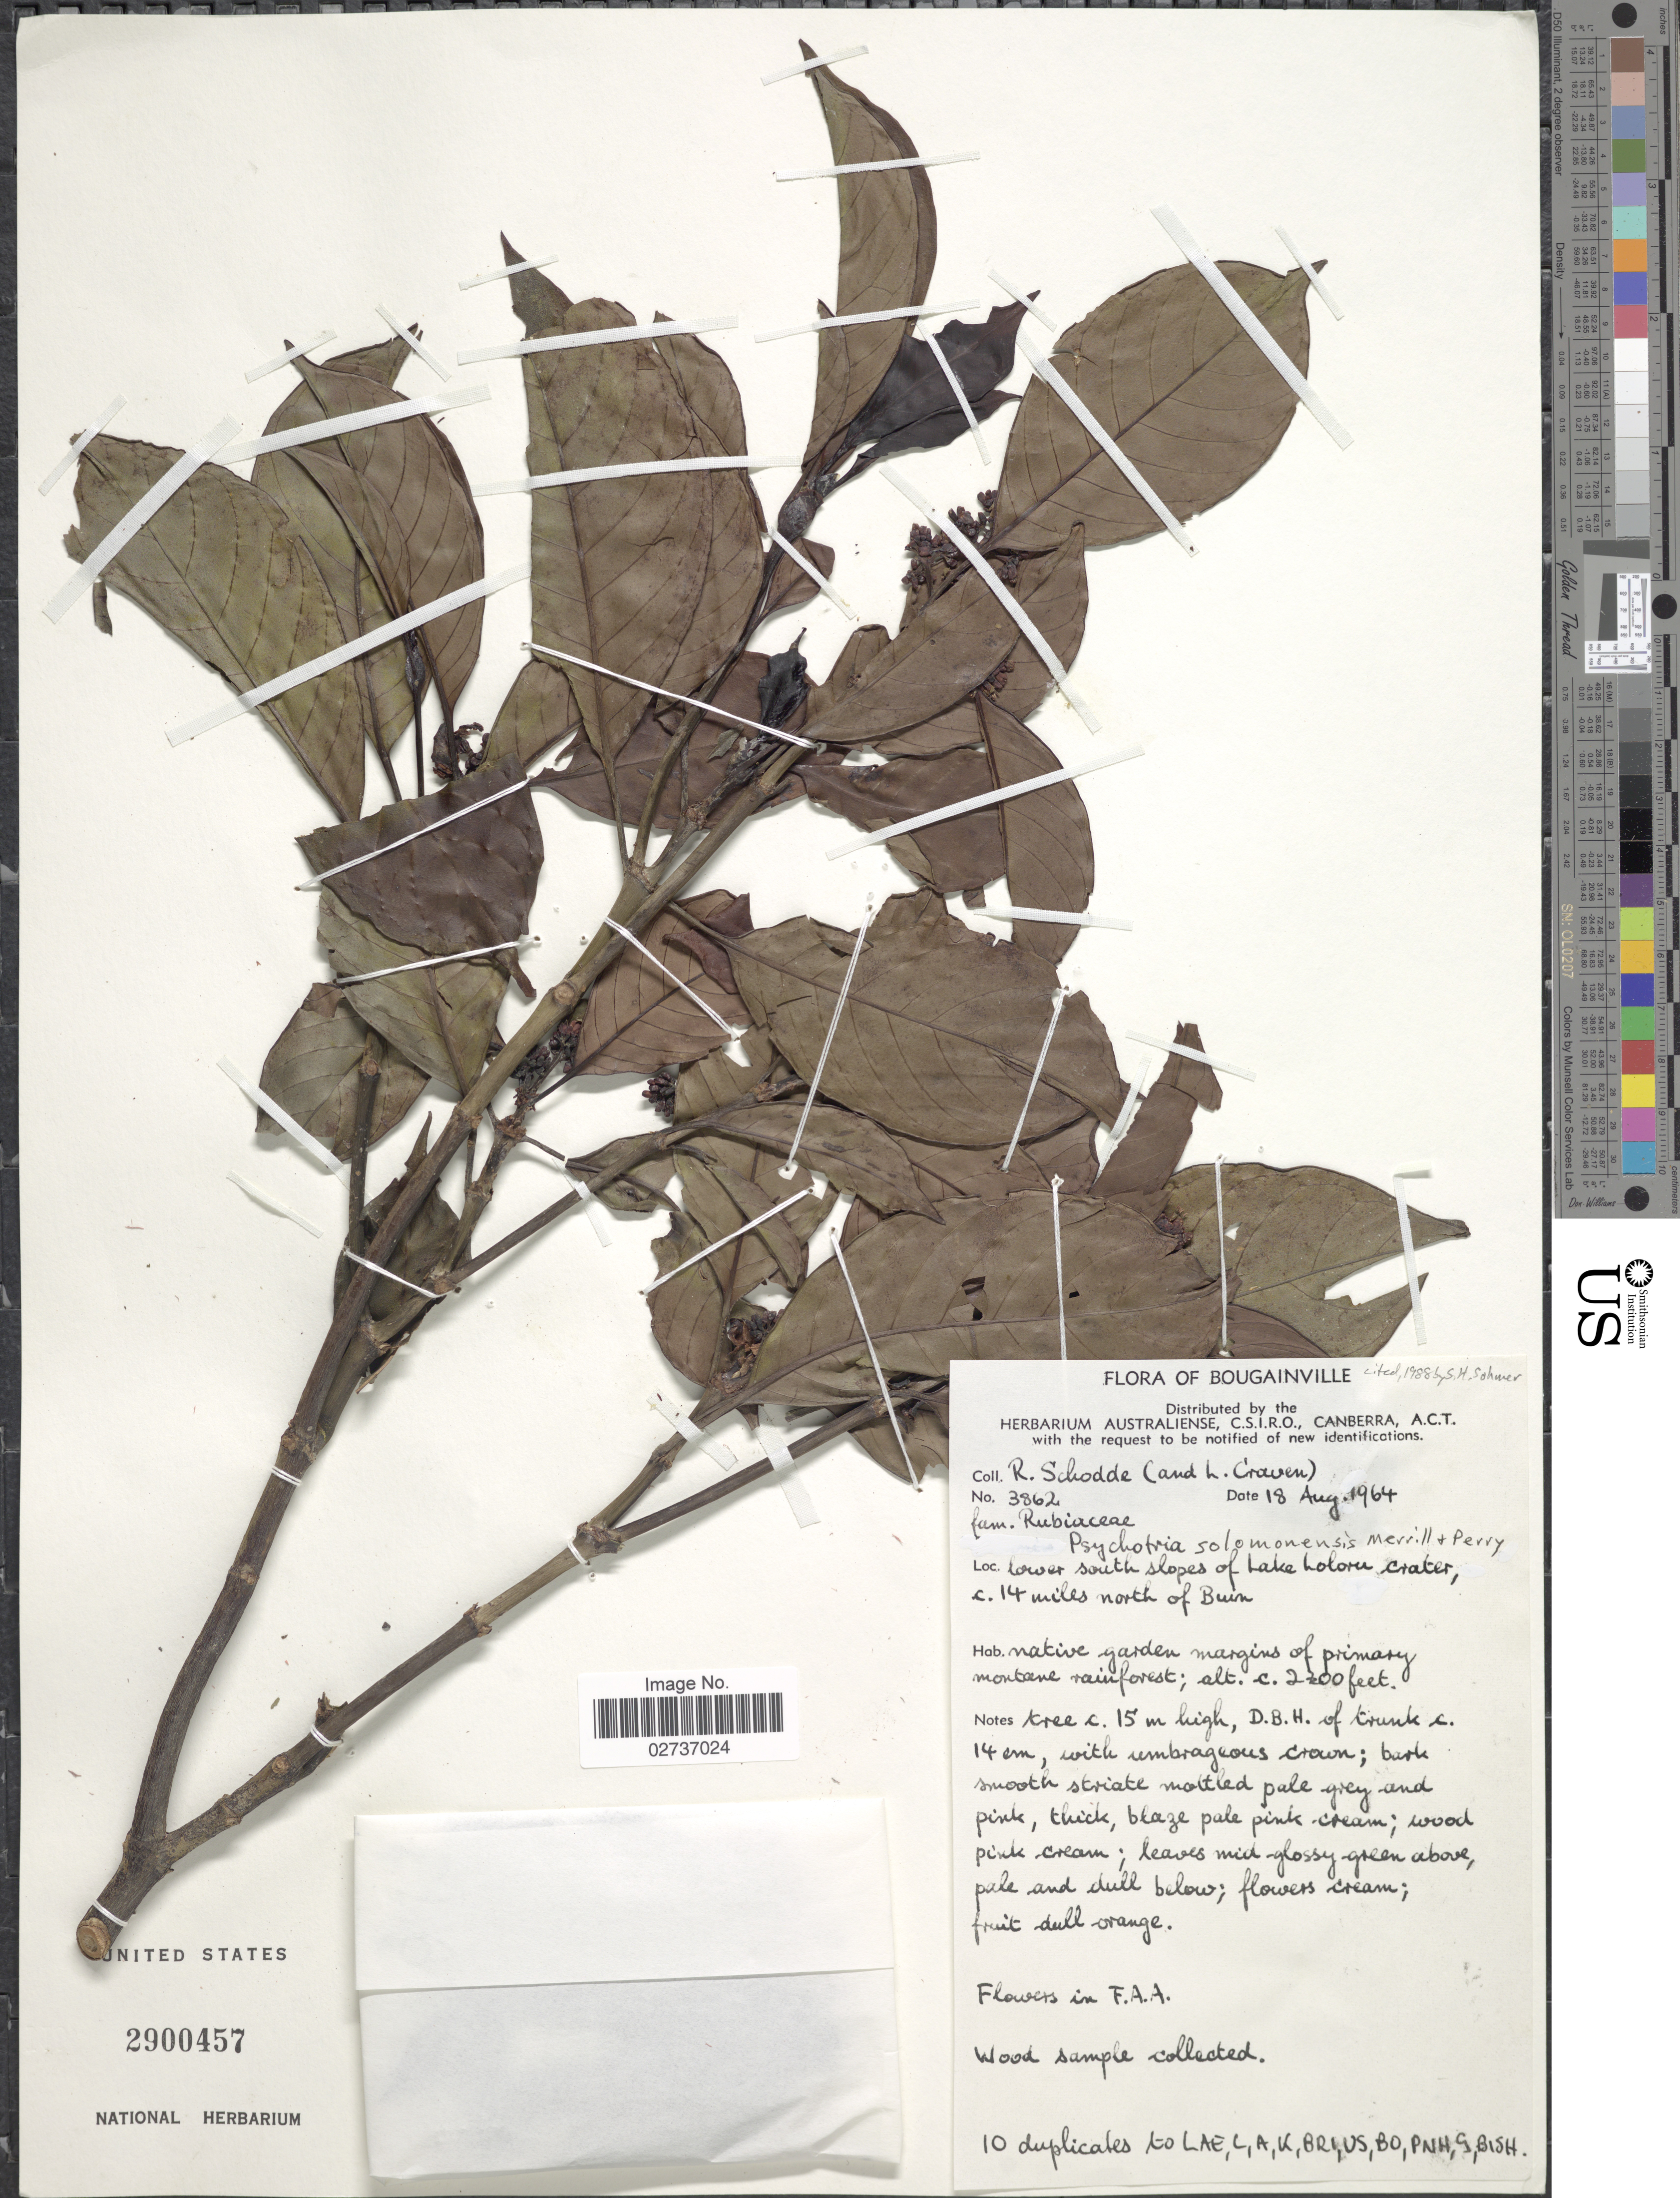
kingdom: Plantae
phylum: Tracheophyta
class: Magnoliopsida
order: Gentianales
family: Rubiaceae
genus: Psychotria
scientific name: Psychotria solomonensis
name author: Merr. & L.M. Perry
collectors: R. Schodde & L. A. Craven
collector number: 3862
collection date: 1964-08-18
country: Papua New Guinea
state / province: Bougainville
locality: Lower south slopes of Lake Loloru crater, c. 14 miles north of Buin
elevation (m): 671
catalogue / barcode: US 2900457